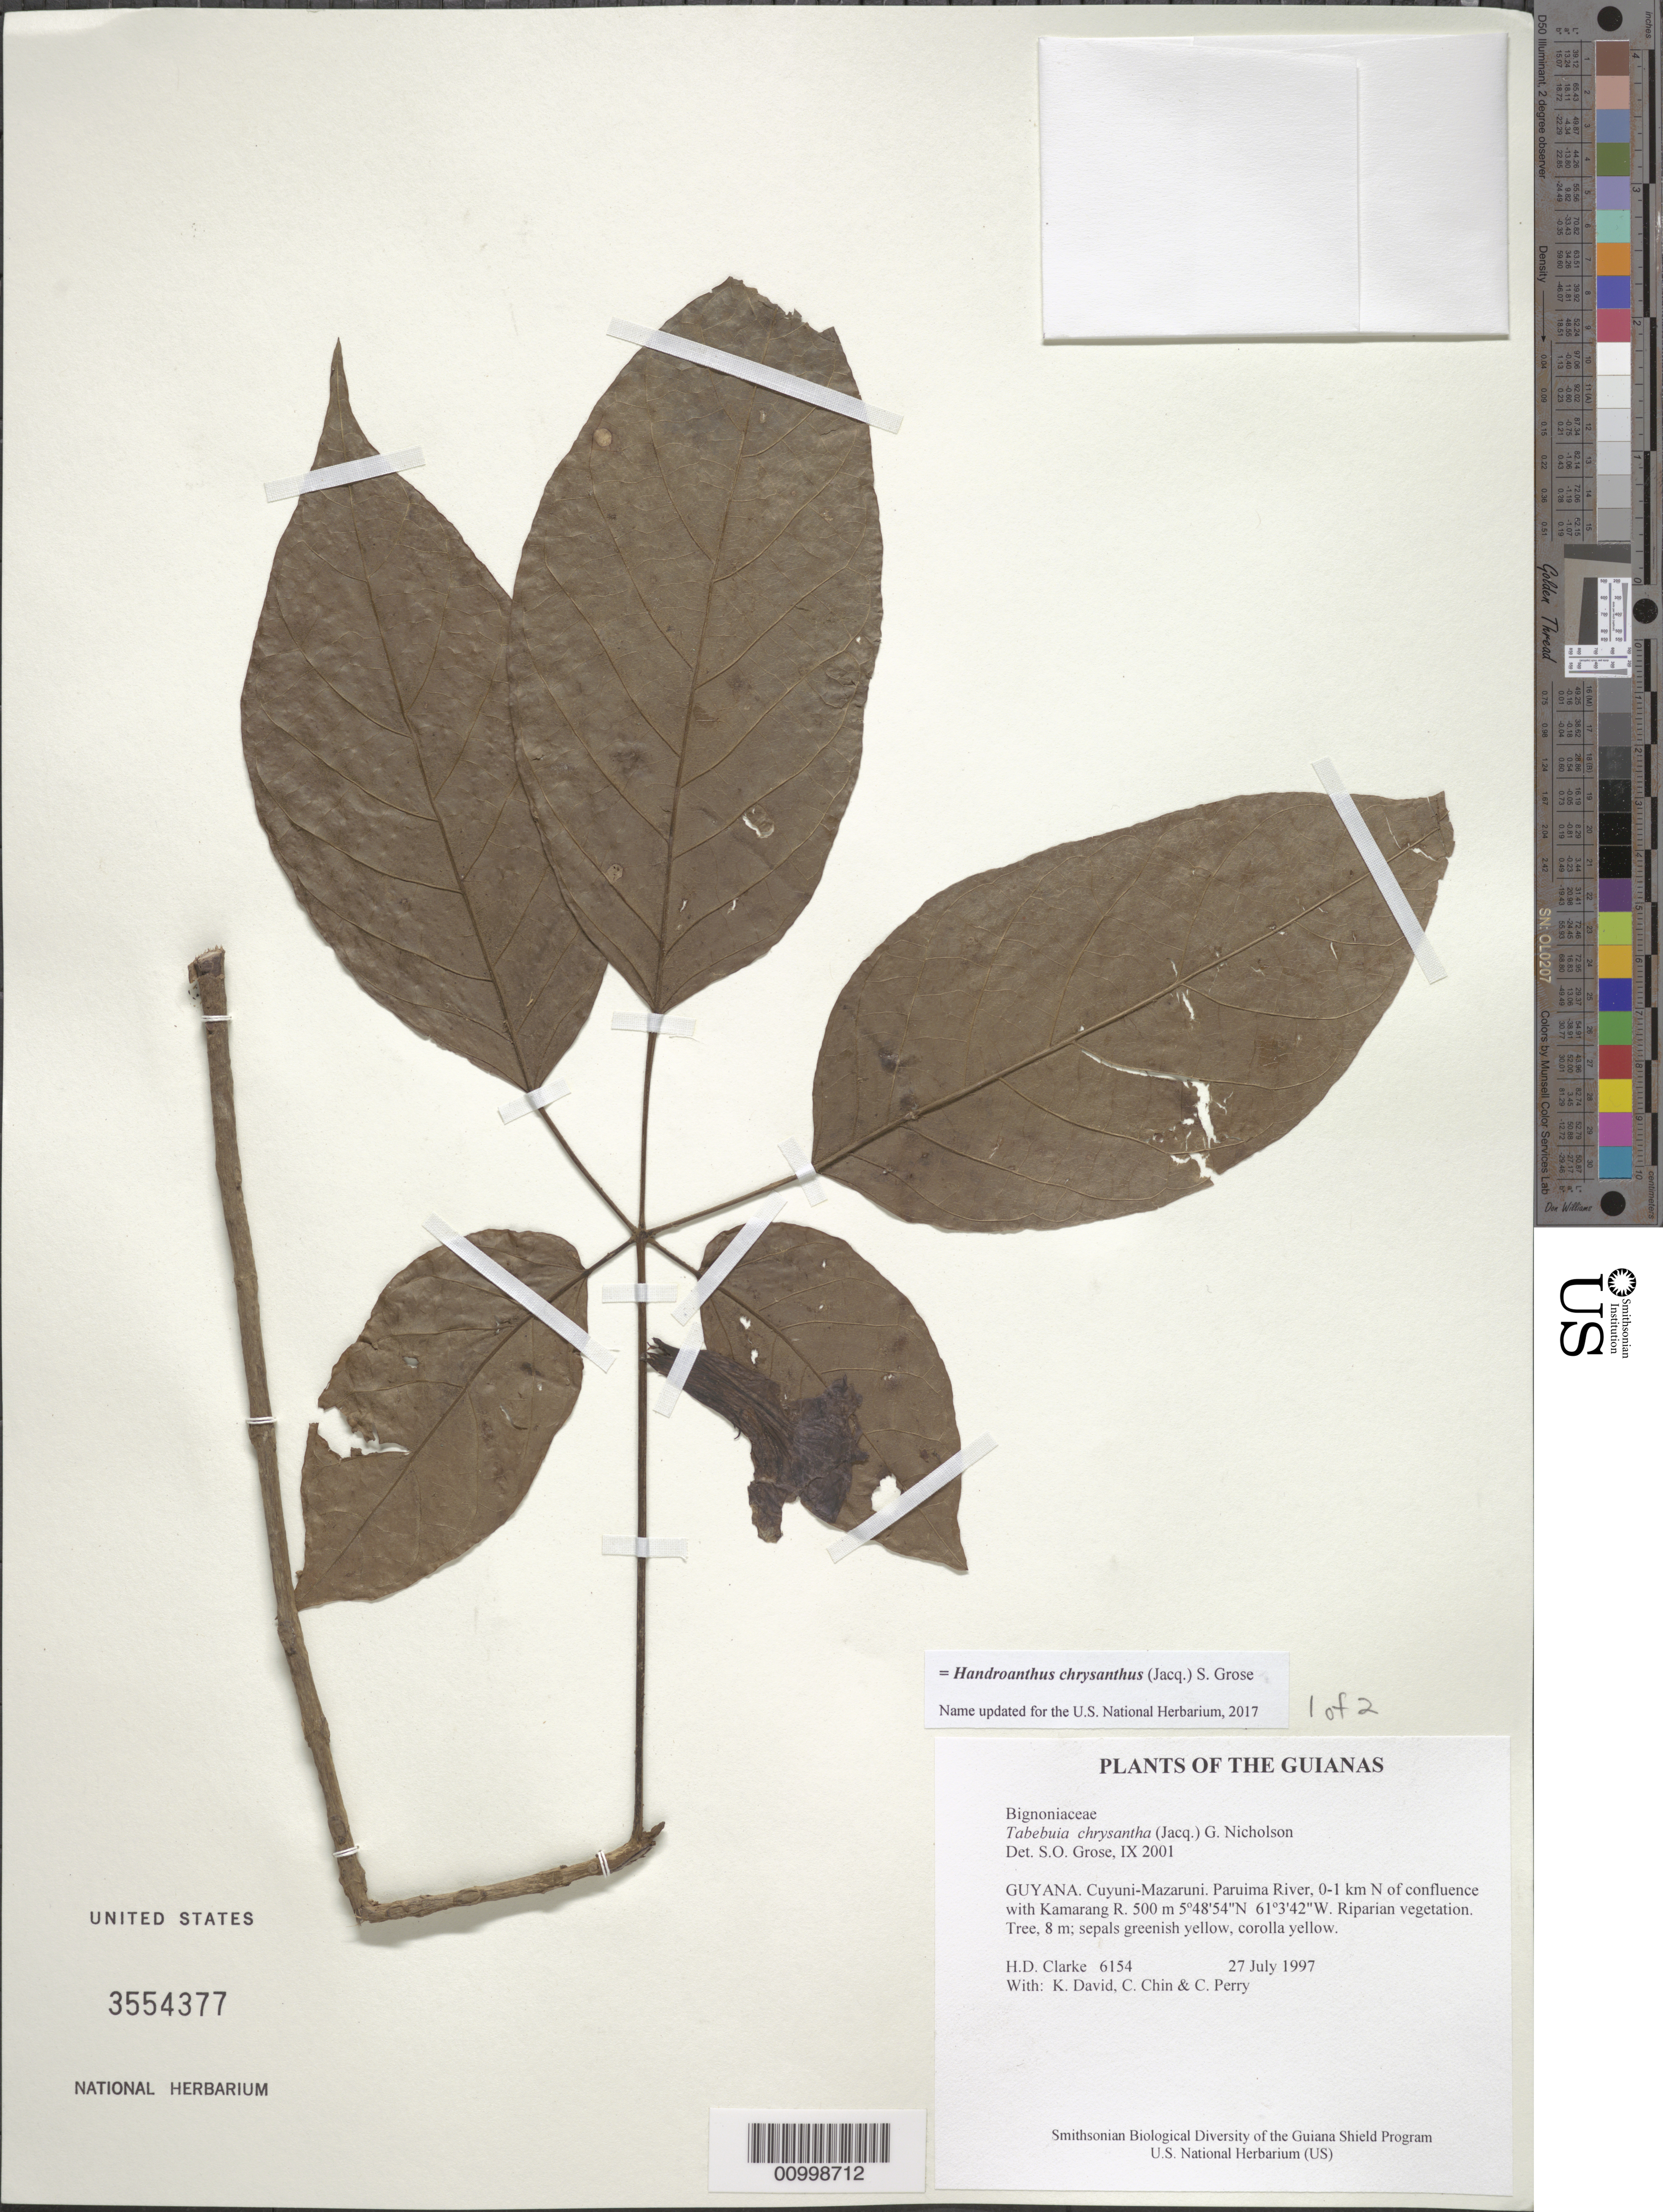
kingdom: Plantae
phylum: Tracheophyta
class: Magnoliopsida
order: Lamiales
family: Bignoniaceae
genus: Handroanthus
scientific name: Handroanthus chrysanthus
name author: (Jacq.) S.O. Grose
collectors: H. D. Clarke, K. David, C. Chin & C. Perry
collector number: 6154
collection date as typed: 27 July 1997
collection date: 1997-07-27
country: Guyana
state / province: Cuyuni-Mazaruni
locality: Paruima River, 0-1 km N of confluence with Kamarang R.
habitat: Riparian vegetation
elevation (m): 500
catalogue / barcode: US 3554377